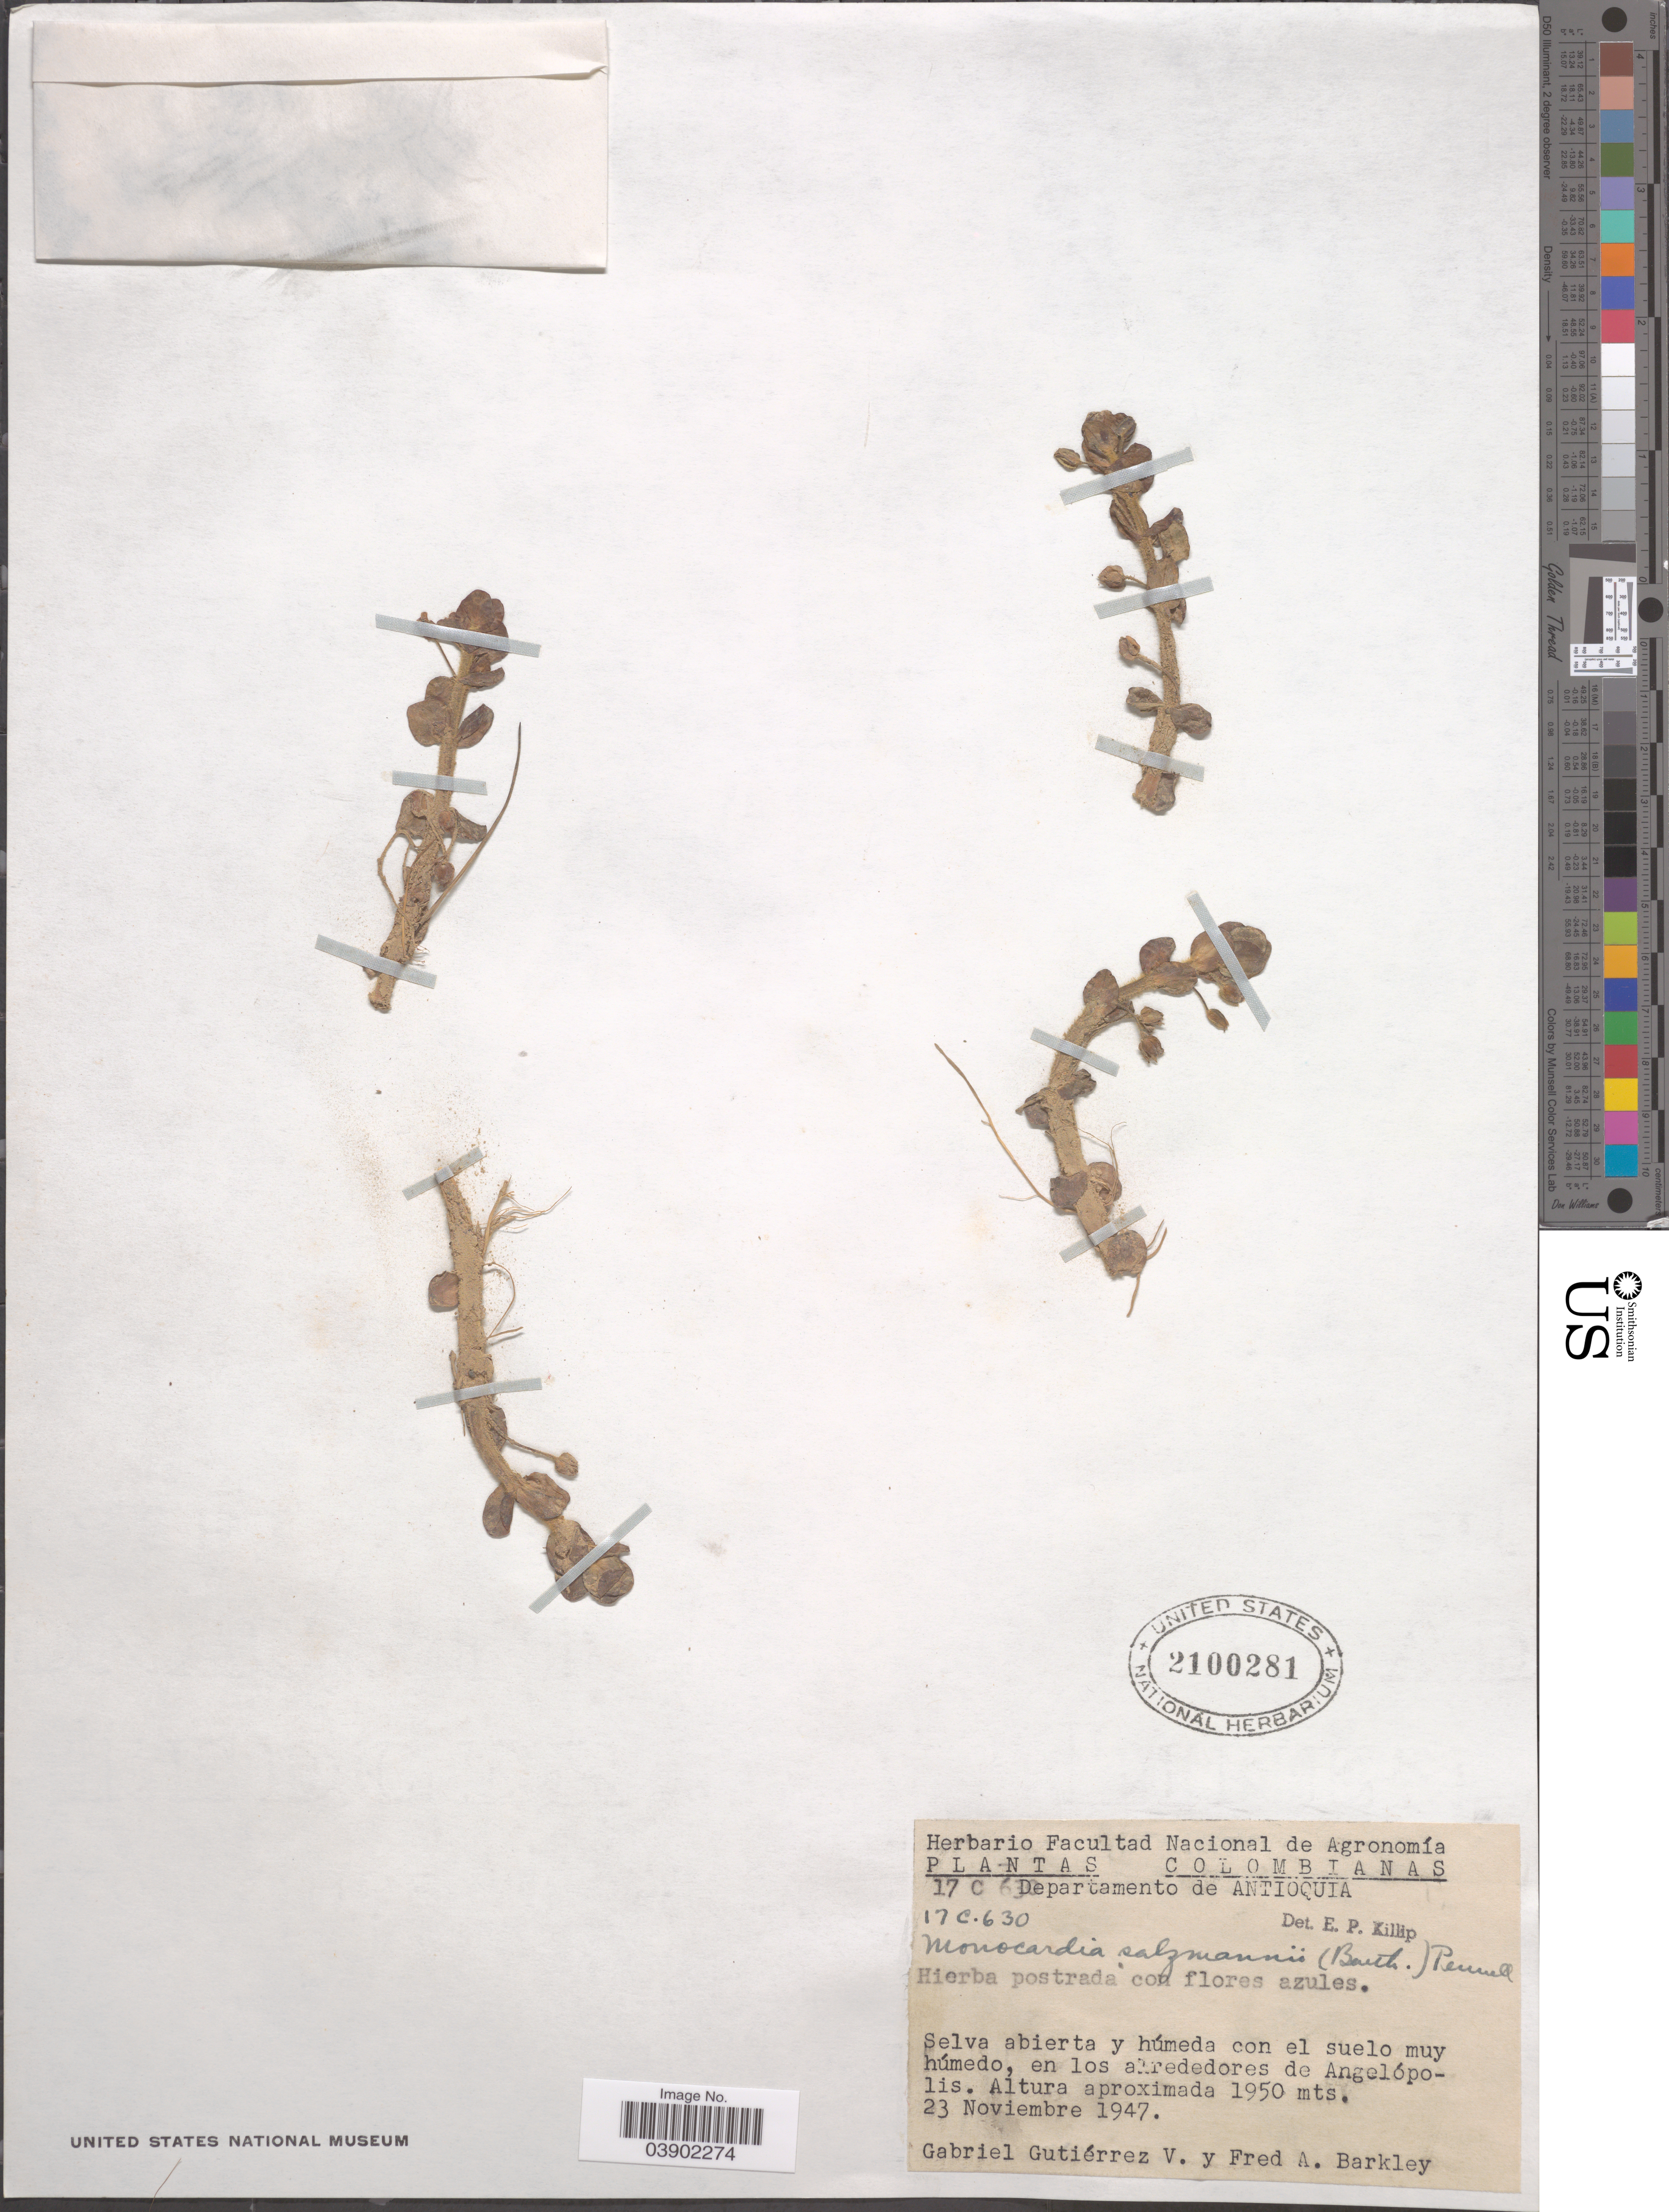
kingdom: Plantae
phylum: Tracheophyta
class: Magnoliopsida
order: Lamiales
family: Plantaginaceae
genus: Bacopa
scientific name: Bacopa salzmannii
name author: (Benth.) Wettst. ex Edwall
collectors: G. Gutiérrez V. & F. A. Barkley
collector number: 17C630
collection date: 1947-11-23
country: Colombia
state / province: Antioquia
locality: Departamento de Antioquia. En los alrededores de Angelópolis.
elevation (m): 1950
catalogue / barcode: US 2100281